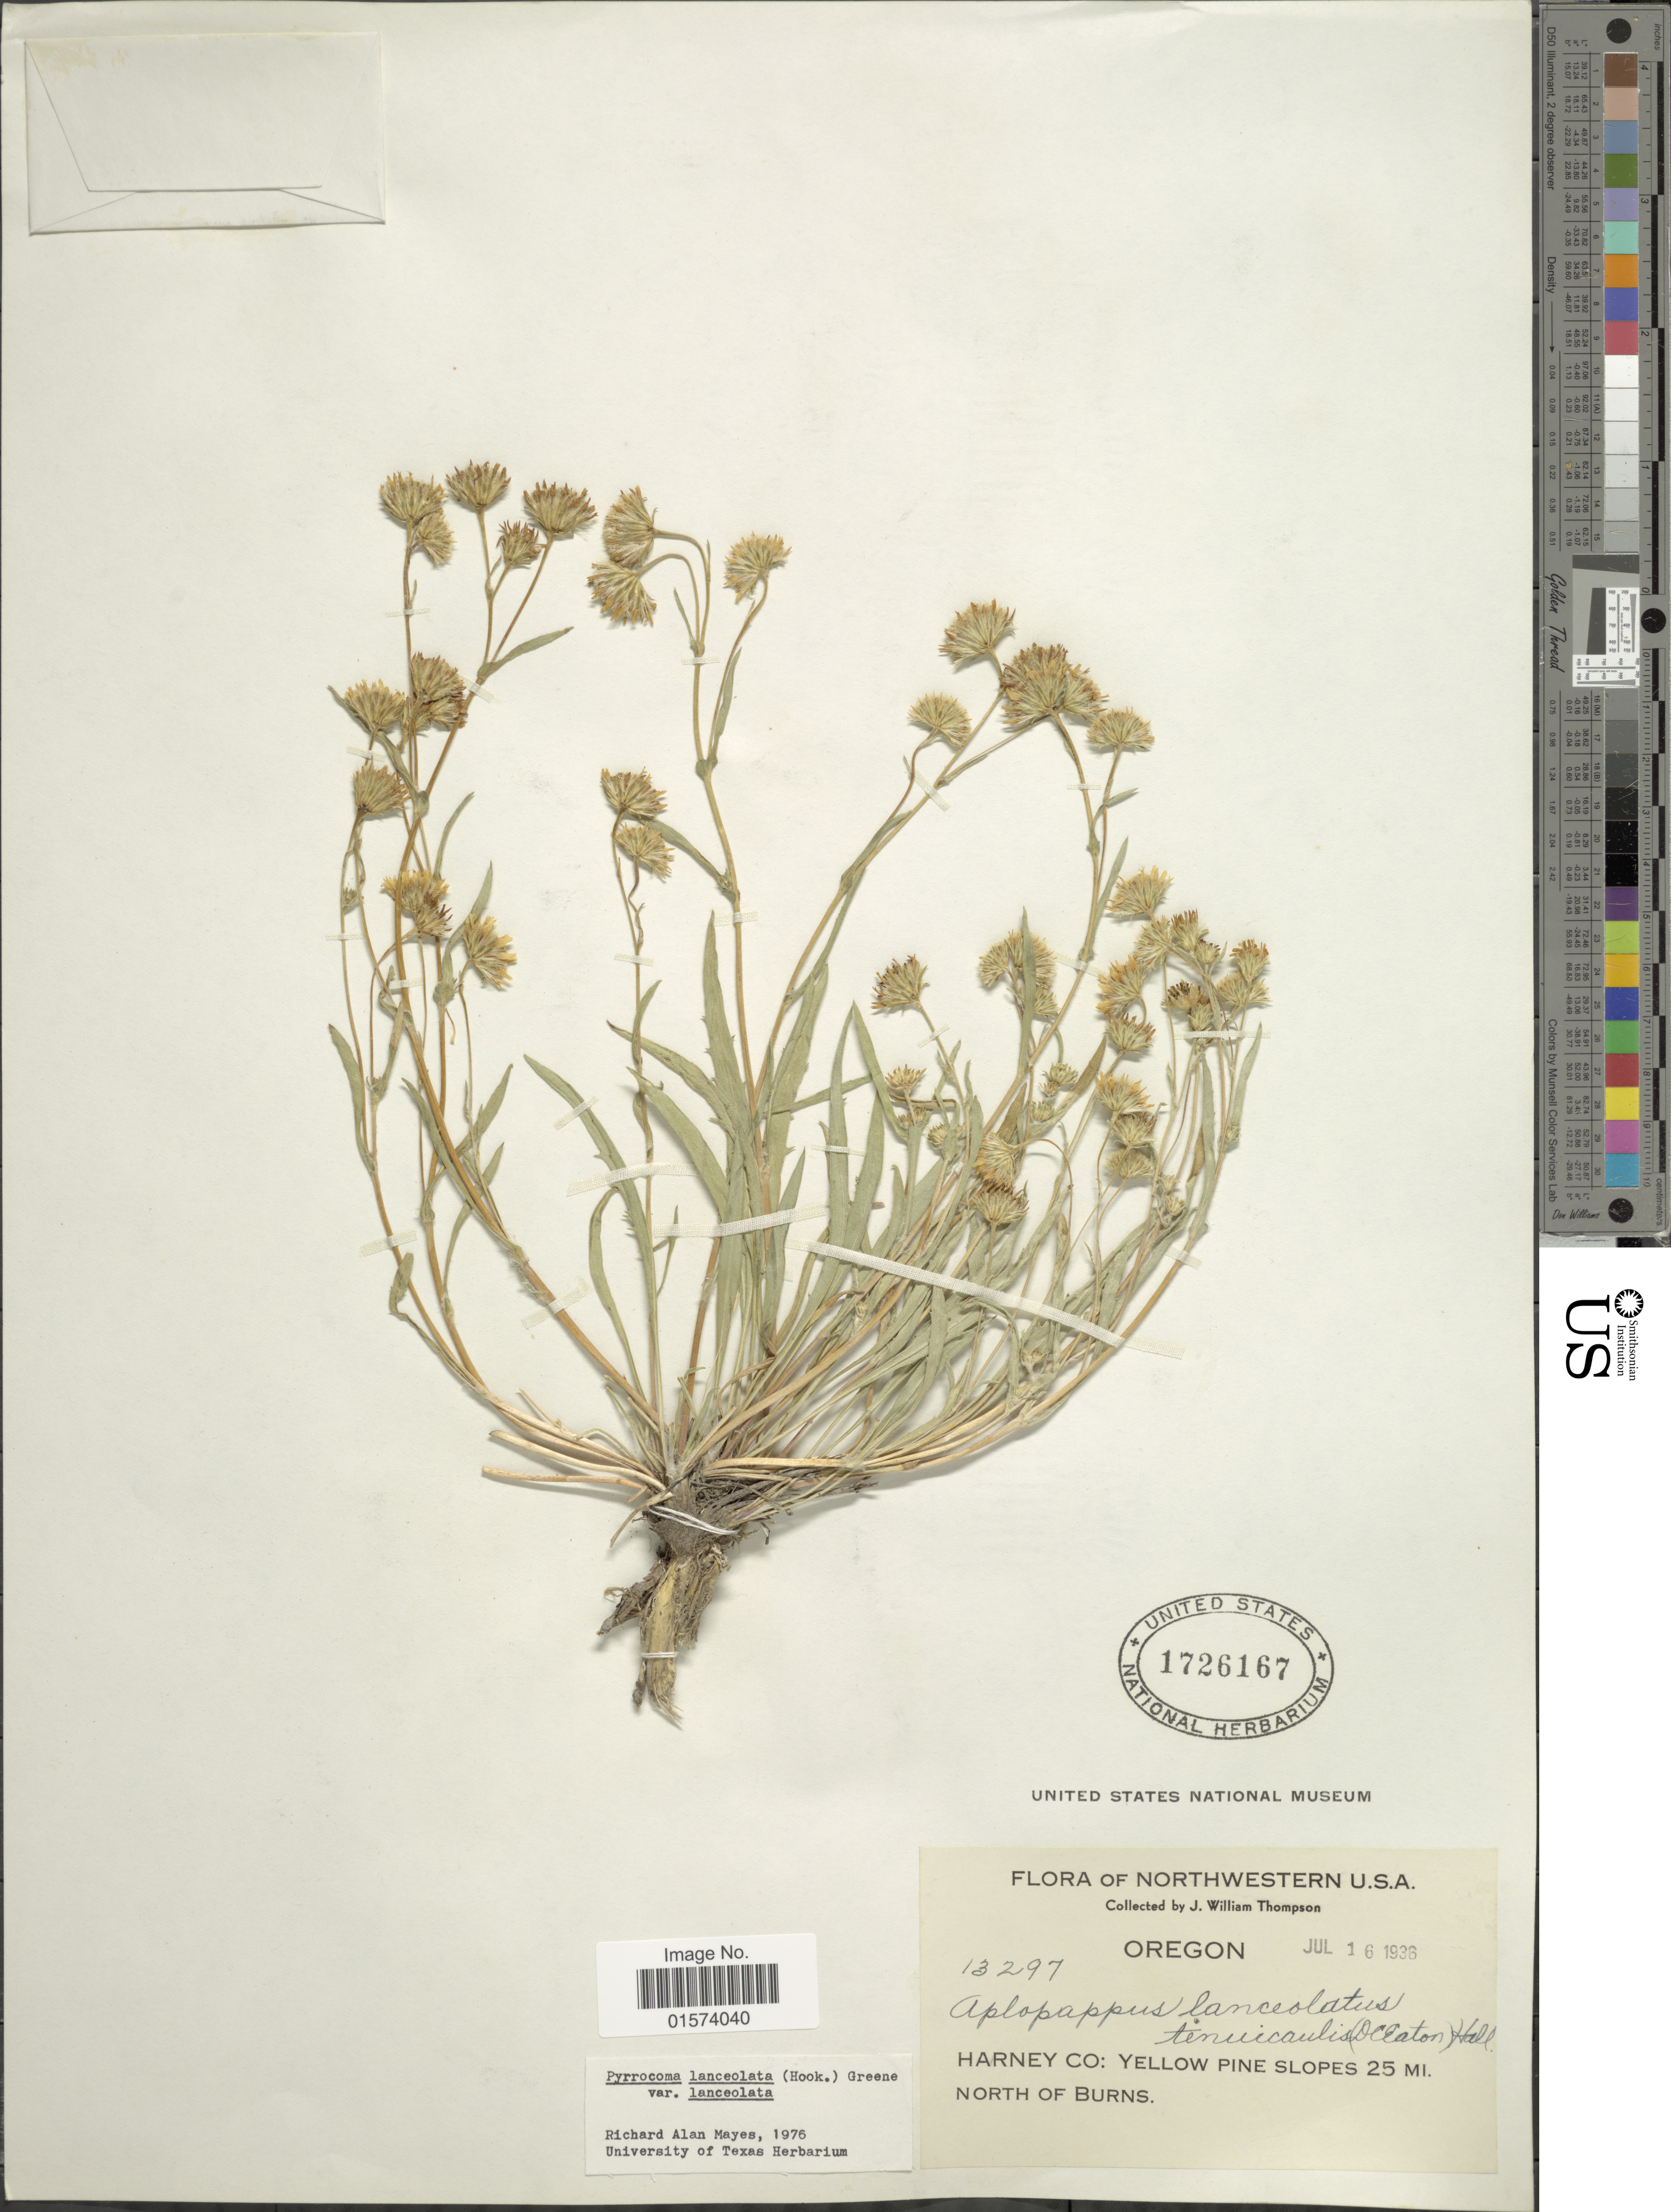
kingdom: Plantae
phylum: Tracheophyta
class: Magnoliopsida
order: Asterales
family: Asteraceae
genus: Pyrrocoma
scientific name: Pyrrocoma lanceolata var. lanceolata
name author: (Hook.) Greene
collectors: J. W. Thompson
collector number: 13297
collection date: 1936-07-16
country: United States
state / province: Oregon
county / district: Harney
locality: Northwestern U.S.A., Harney Co: Yellow Pine slopes 25 mi. north of Burns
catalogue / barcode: US 1726167